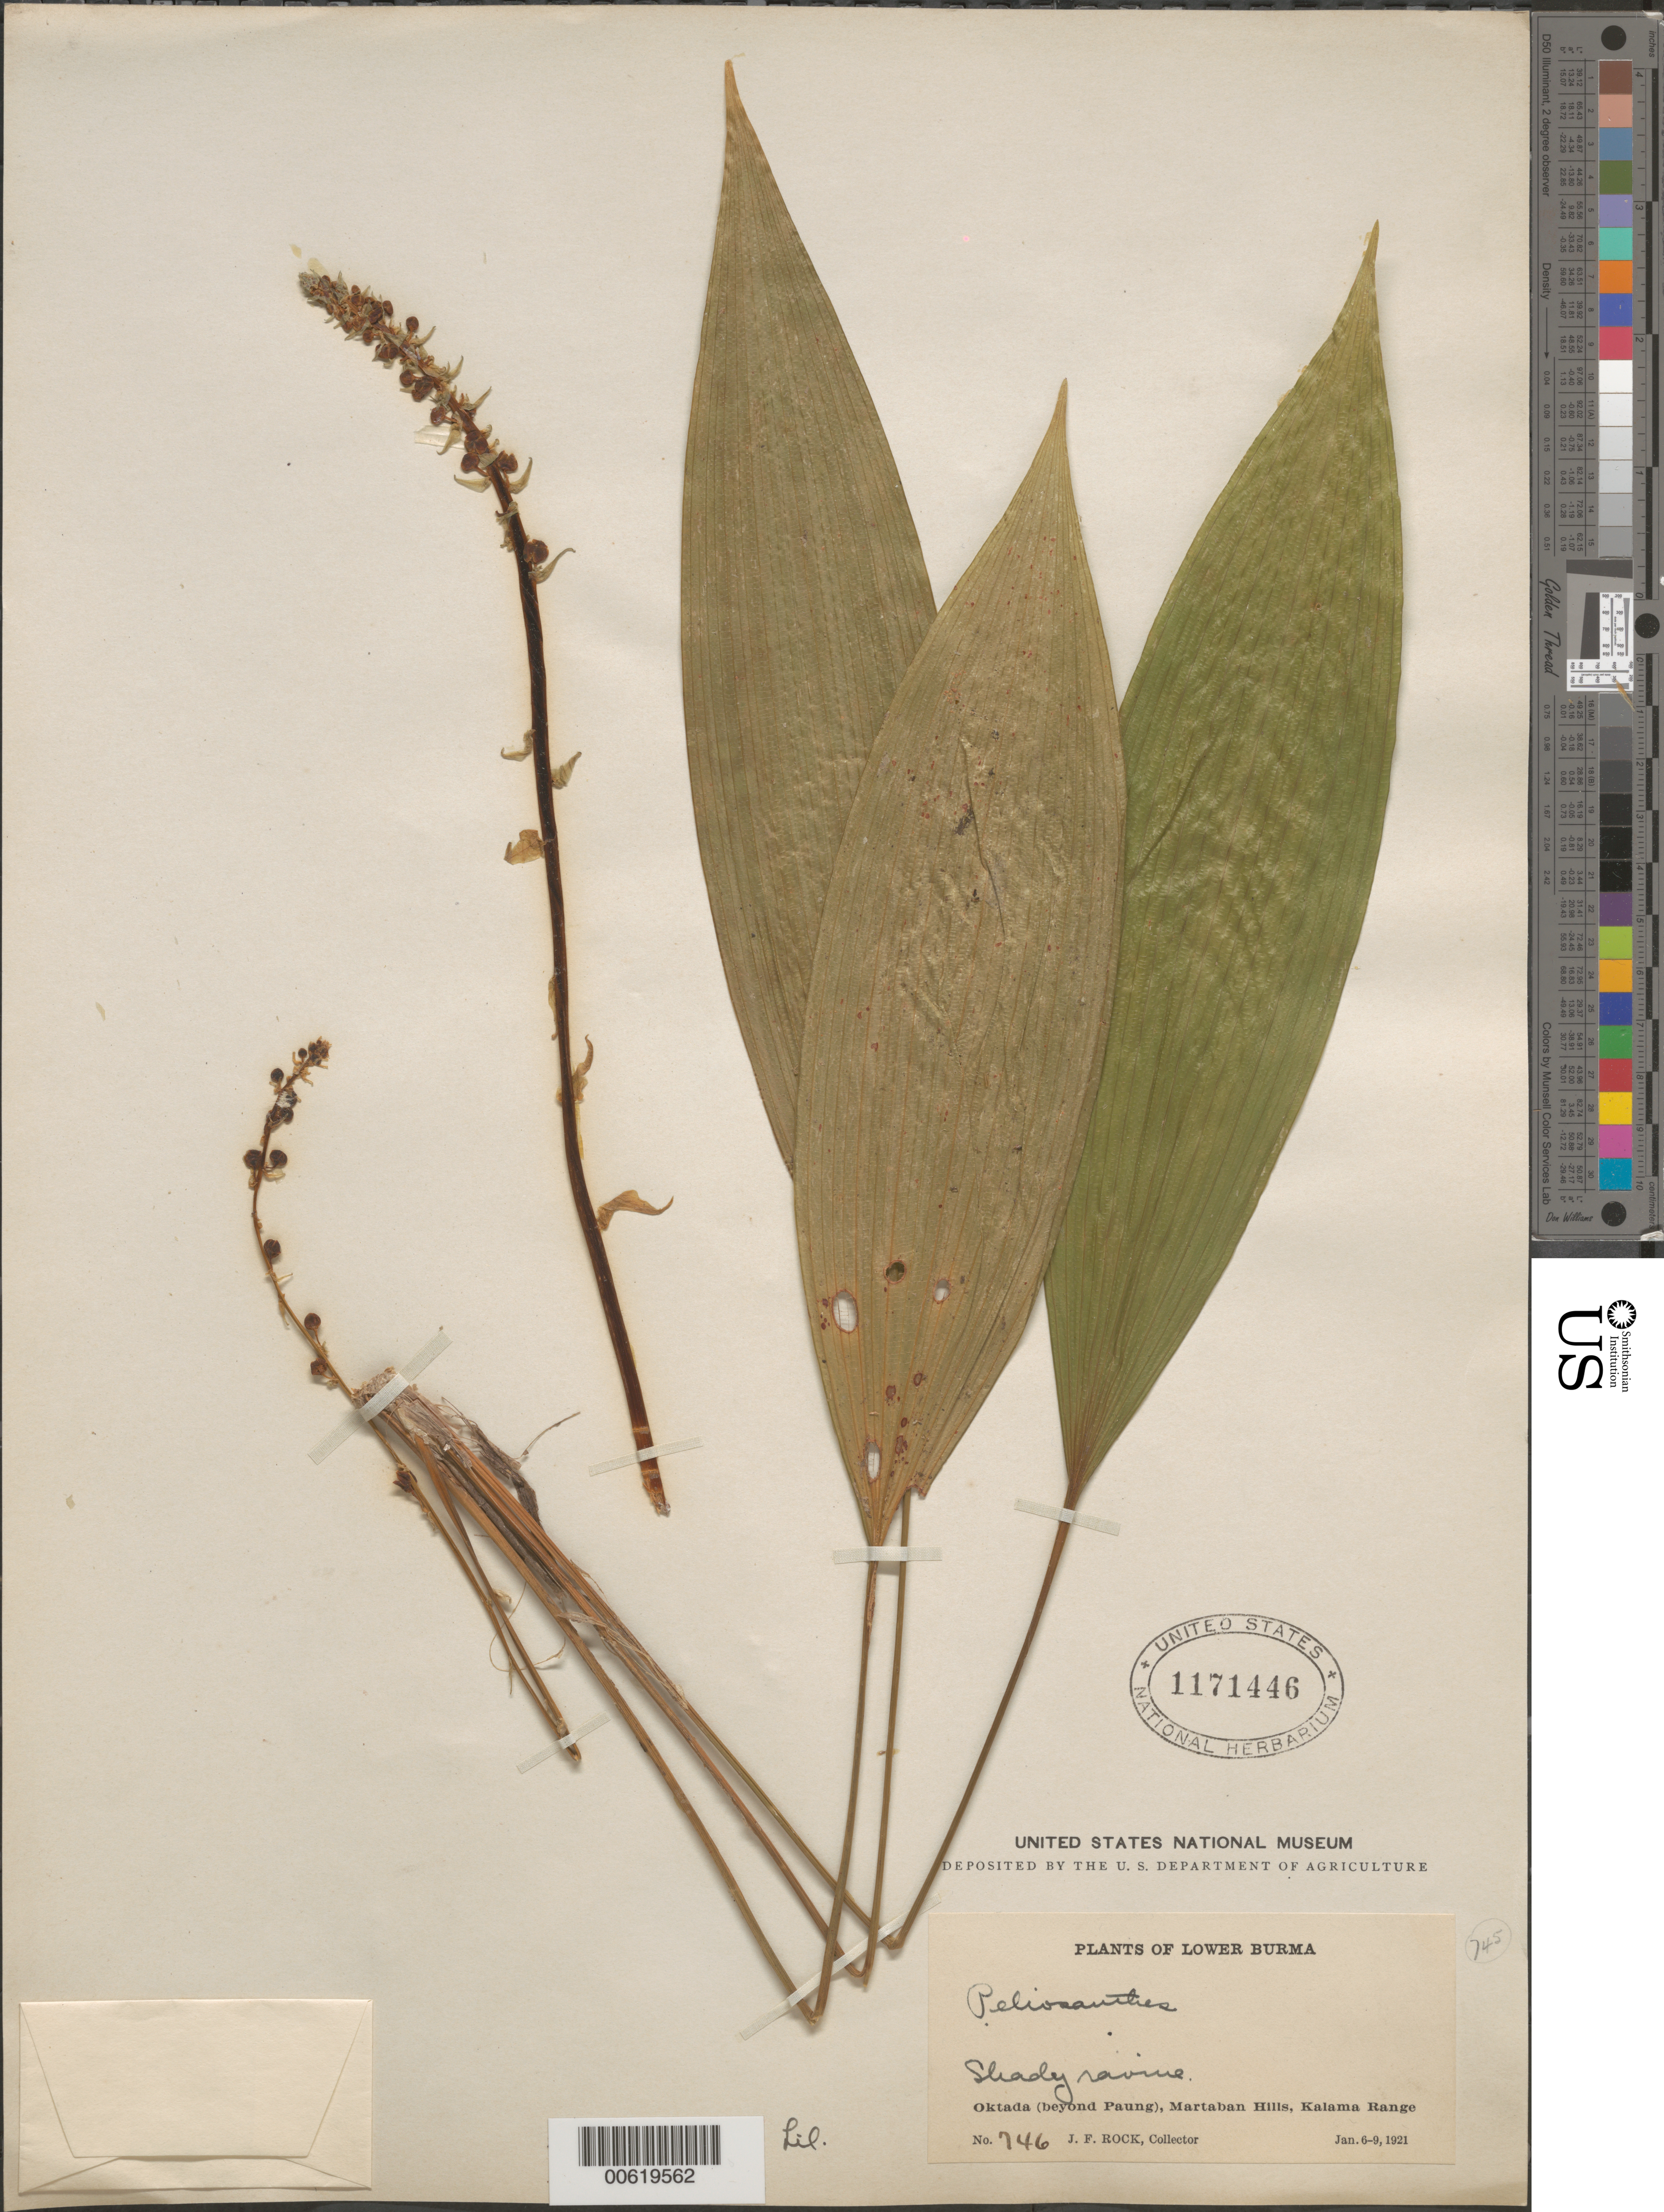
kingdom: Plantae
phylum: Tracheophyta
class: Liliopsida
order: Asparagales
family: Asparagaceae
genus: Peliosanthes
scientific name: Peliosanthes sp.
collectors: J. F. Rock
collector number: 746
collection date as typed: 09 Jan 1921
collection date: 1921-01-09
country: Myanmar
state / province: Rakhine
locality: Oktada (beyond Paung), Martaban Hills, Kalama range.(Lower Burma)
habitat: Shady rains.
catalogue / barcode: US 1171446